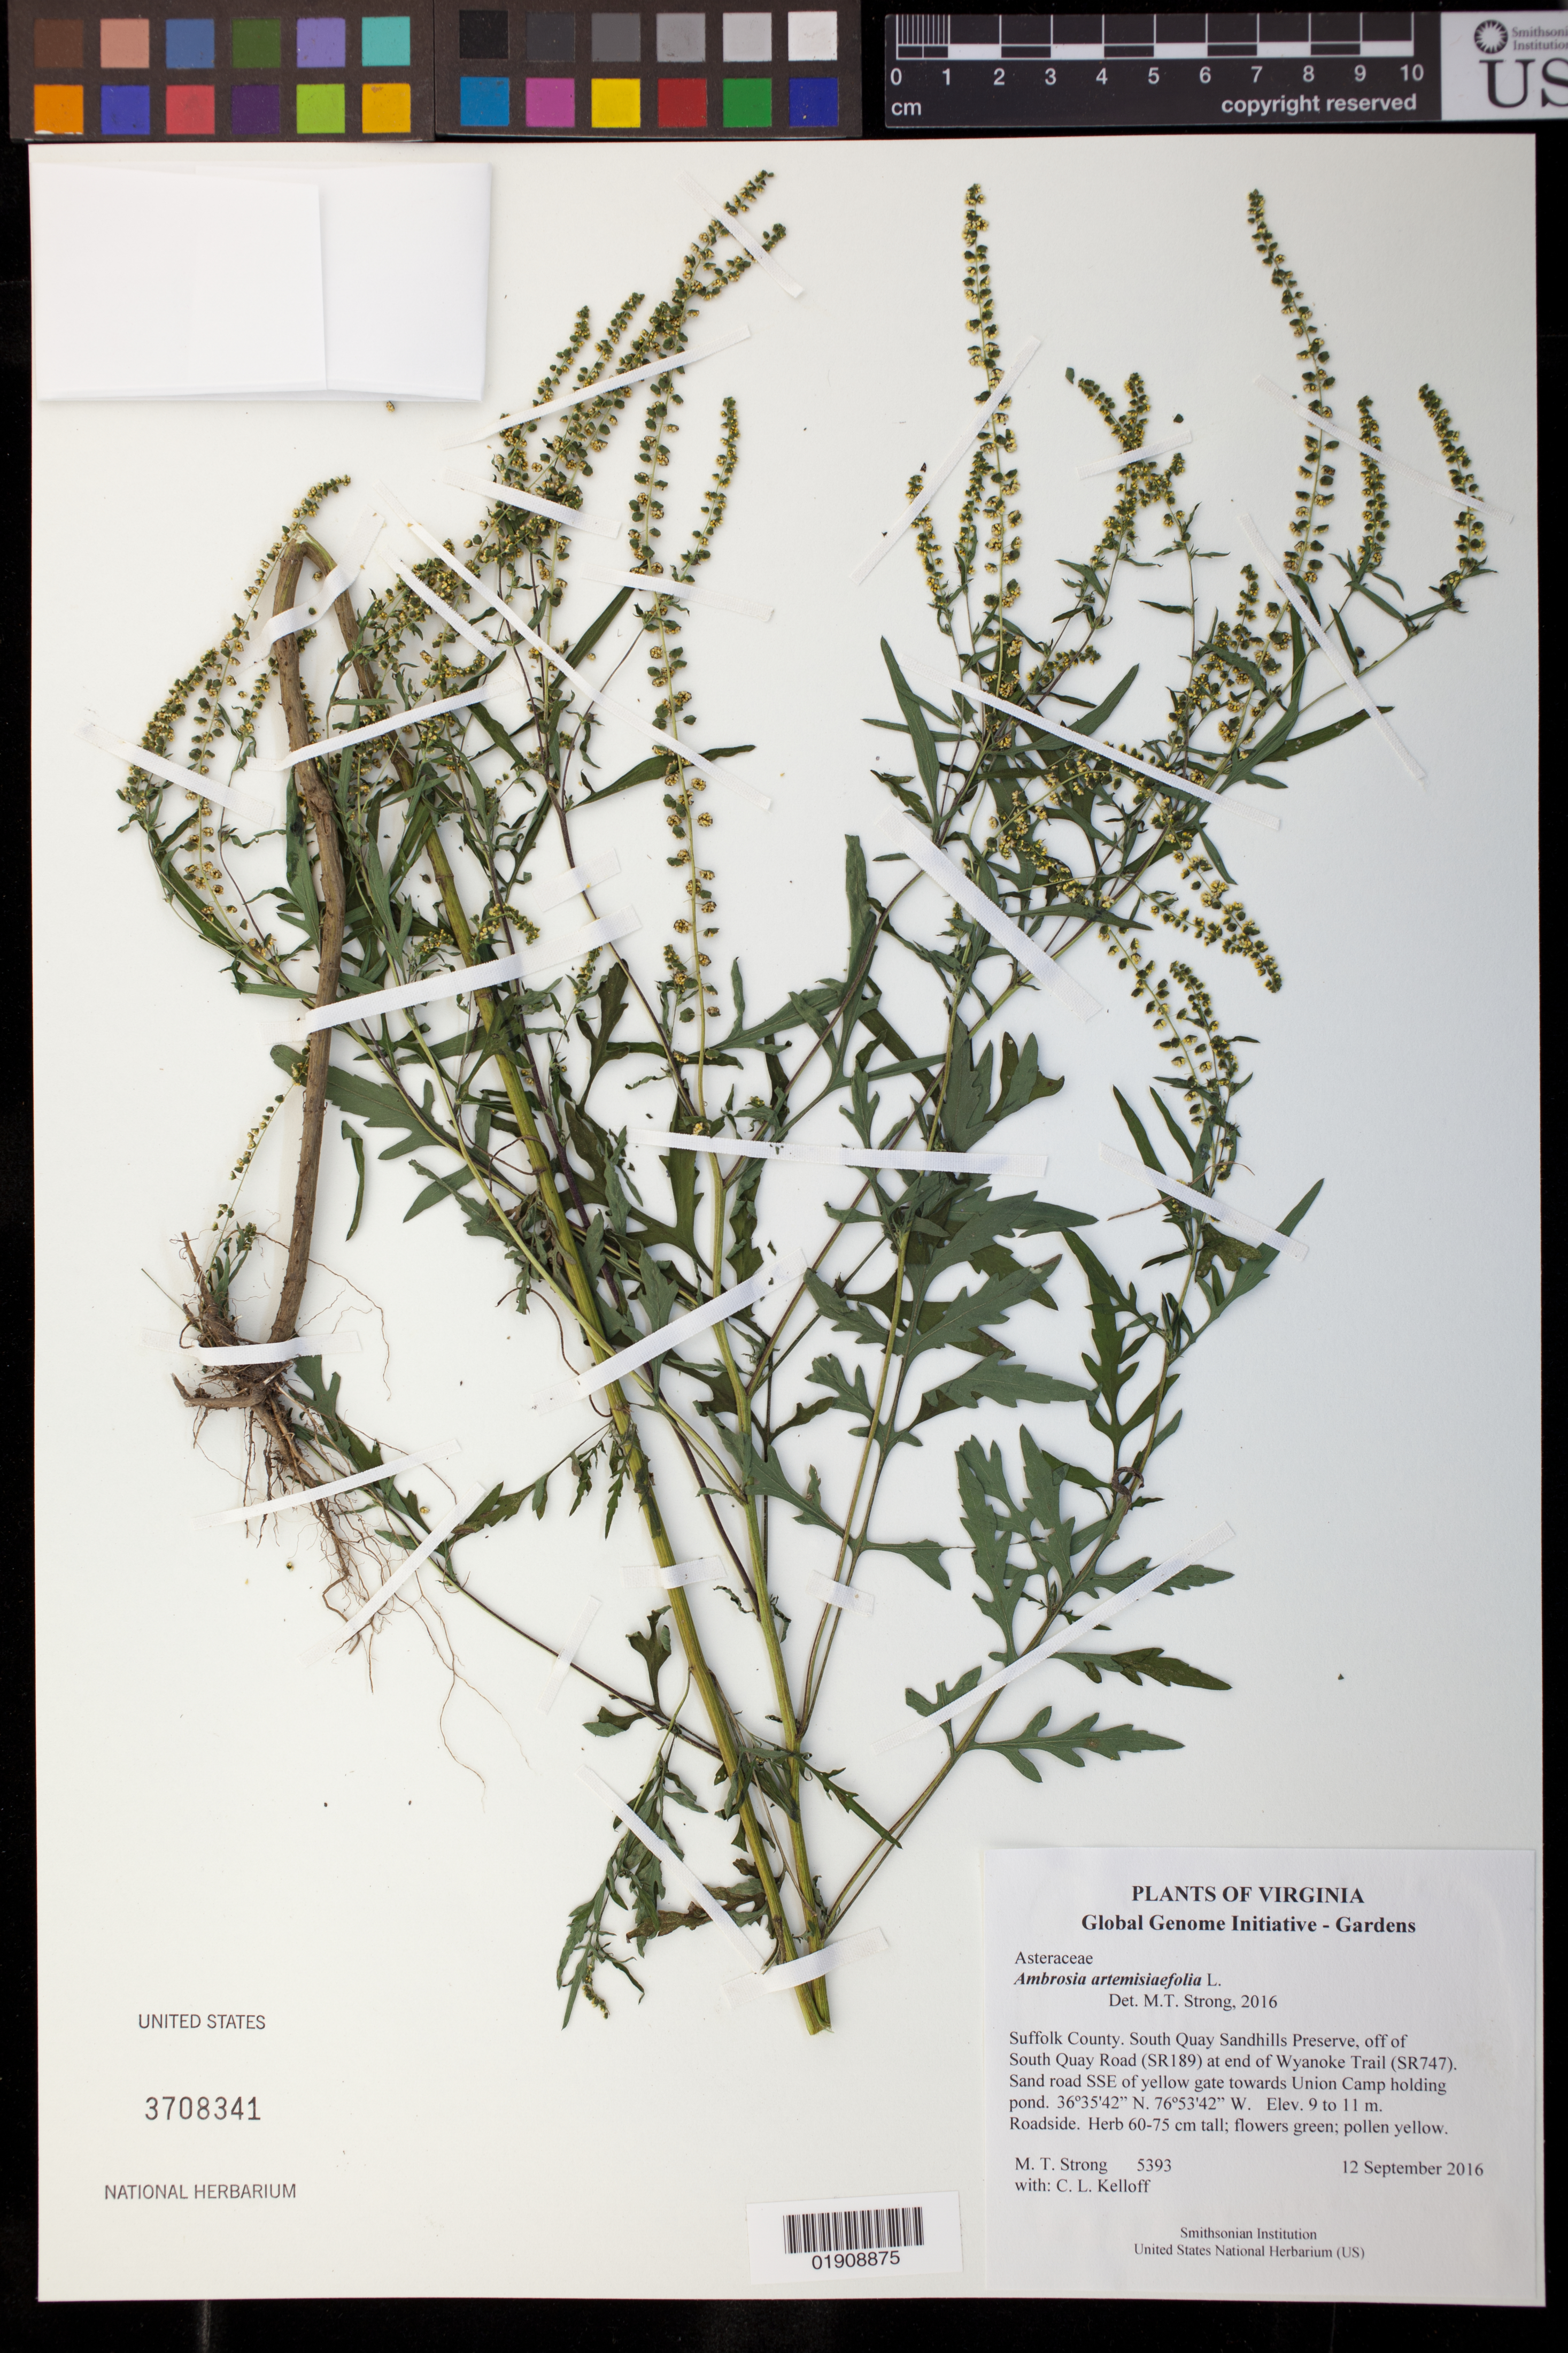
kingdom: Plantae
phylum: Tracheophyta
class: Magnoliopsida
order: Asterales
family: Asteraceae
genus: Ambrosia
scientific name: Ambrosia artemisiifolia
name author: L.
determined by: Strong, Mark T., (BOT), Smithsonian Institution - National Museum of Natural History (UNITED STATES)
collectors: M. T. Strong & C. L. Kelloff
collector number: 5393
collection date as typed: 12 September 2016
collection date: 2016-09-12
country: United States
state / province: Virginia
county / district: City of Suffolk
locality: South Quay Sandhill Preserve. Off of South Quay Road (SR189) at end of Wyanoke Trail (SR747). Sand road SSE of yellow gate towards Union Camp holding pond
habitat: Roadside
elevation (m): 9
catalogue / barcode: US 3708341